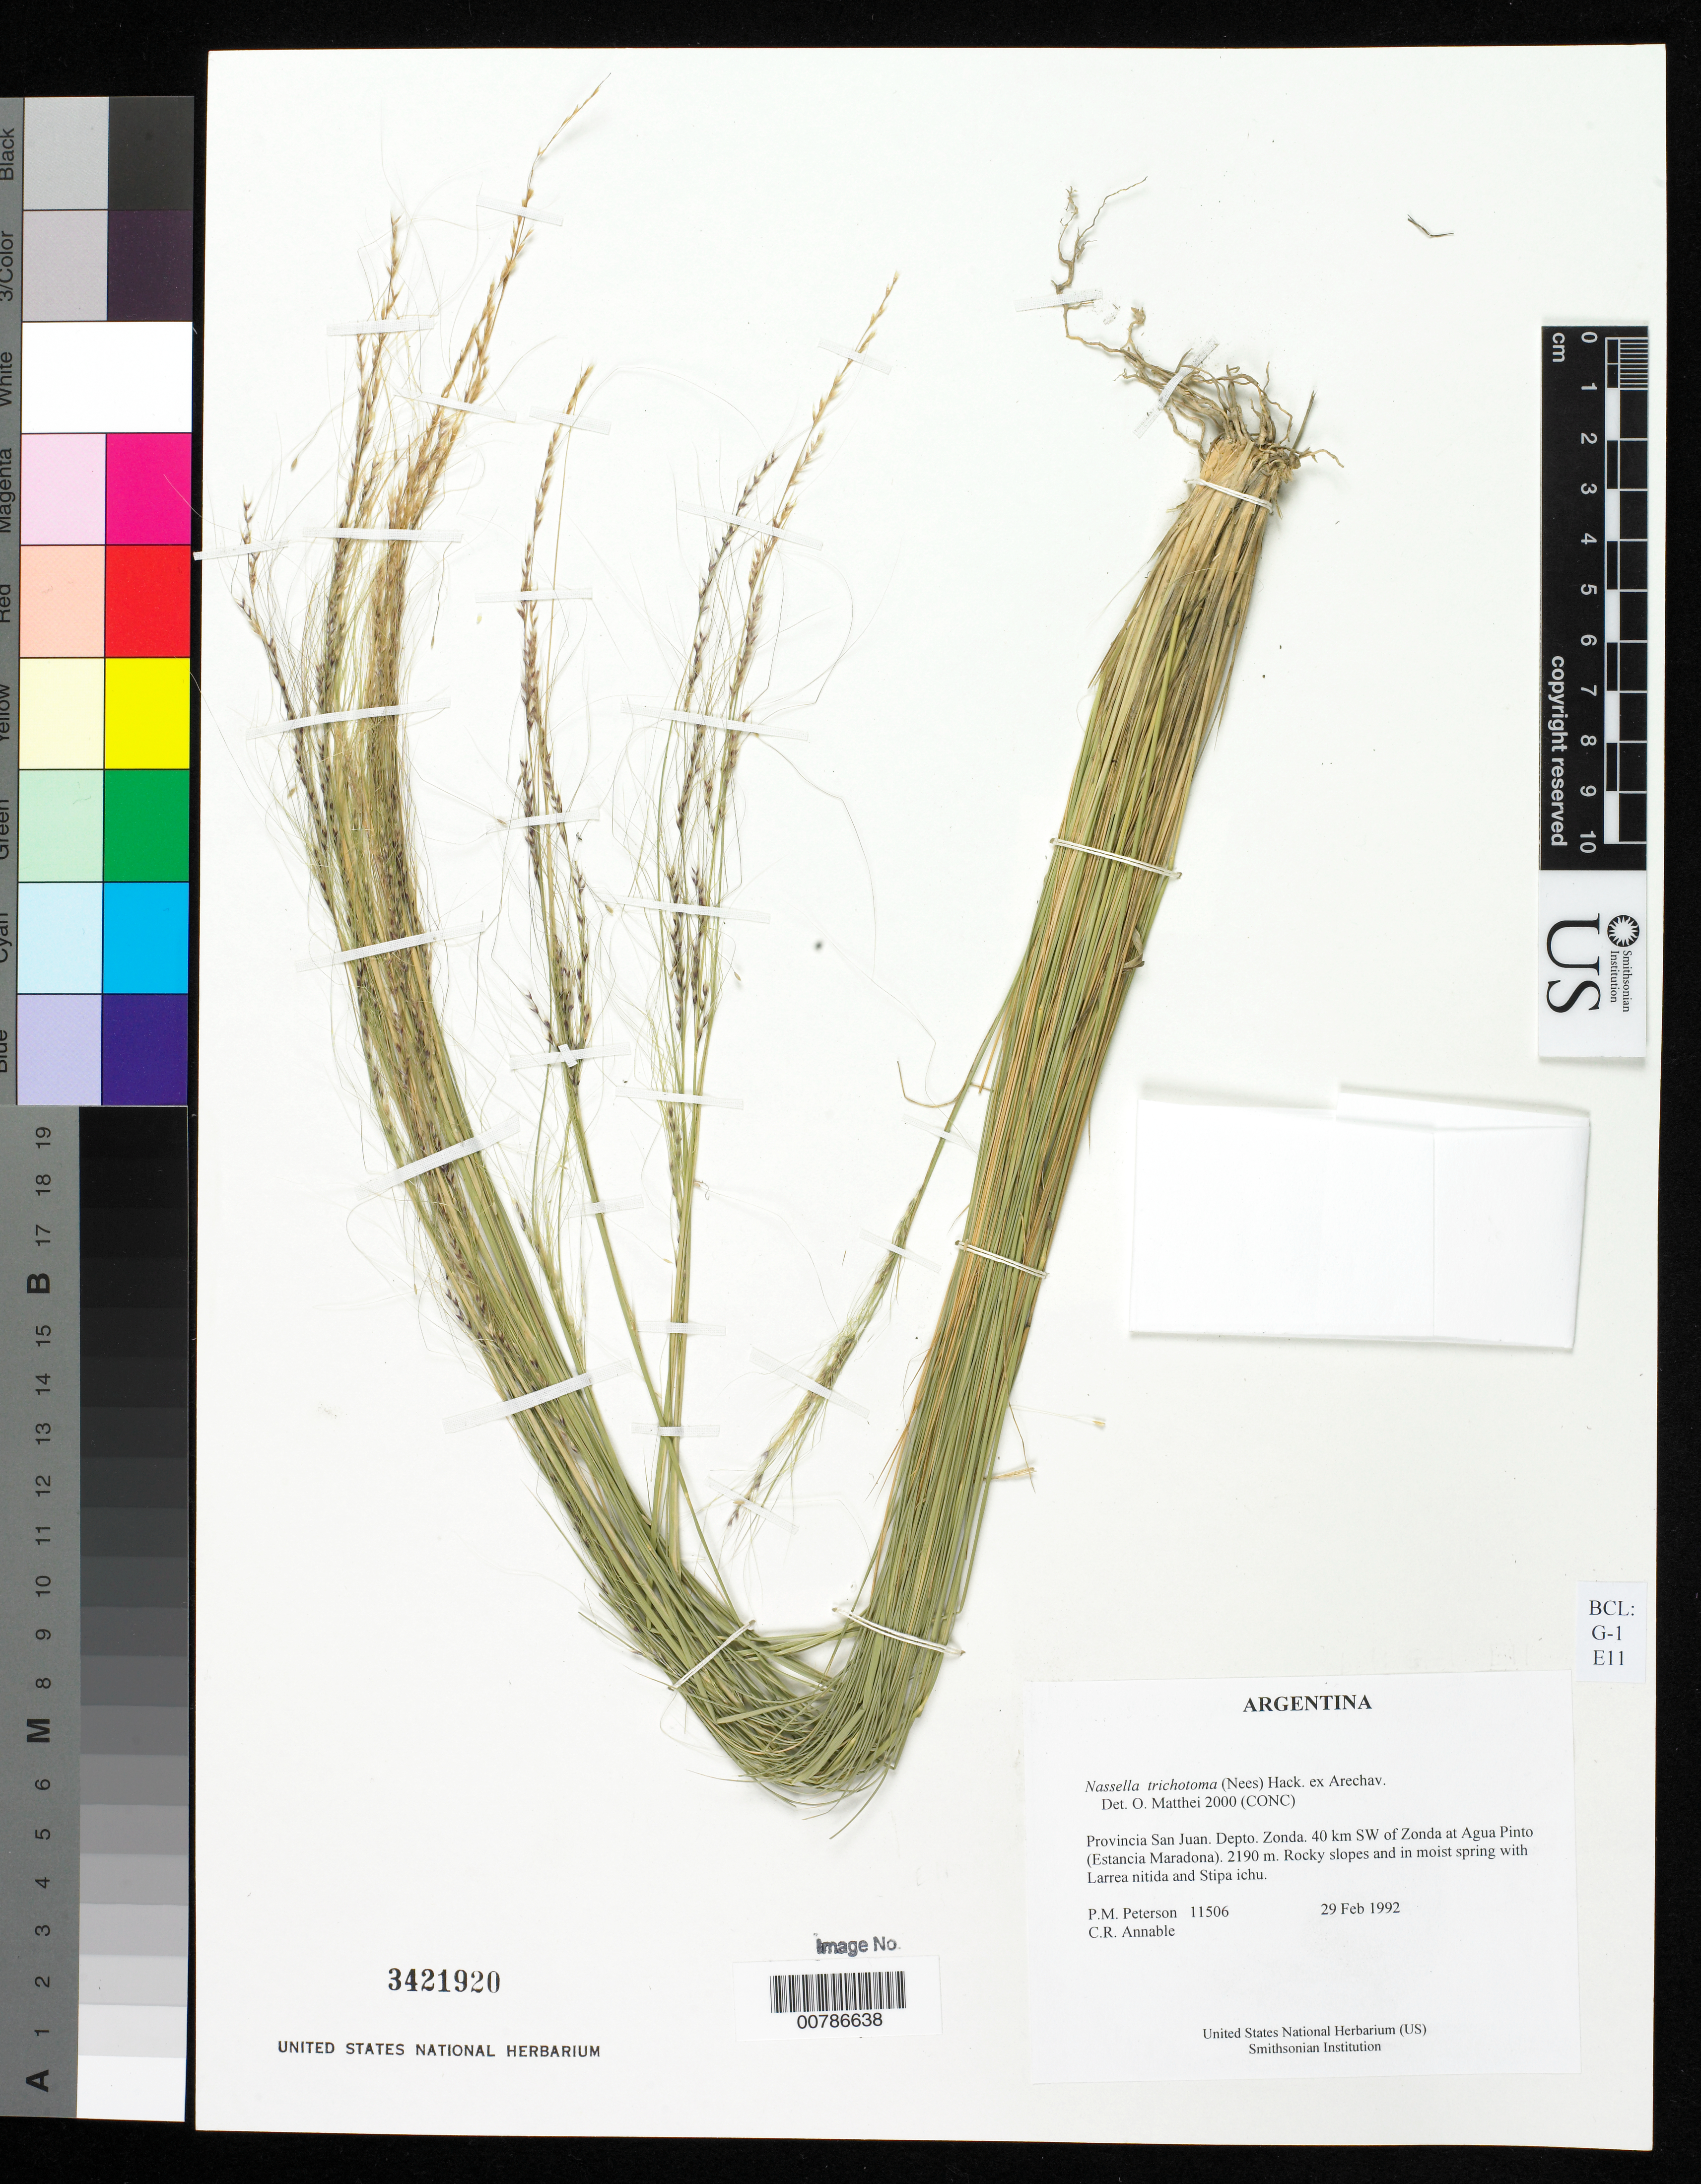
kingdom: Plantae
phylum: Tracheophyta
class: Liliopsida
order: Poales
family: Poaceae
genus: Nassella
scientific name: Nassella trichotoma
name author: (Ness) Hack. ex Arechav.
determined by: Matthei, O. R.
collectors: P. M. Peterson & C. R. Annable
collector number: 11506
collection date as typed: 29 Feb 1992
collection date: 1992-02-29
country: Argentina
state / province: San Juan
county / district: Zonda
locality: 40 km SW of Zonda at Agua Pinto (Estancia Maradona).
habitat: Rocky slopes and in moist spring with Larrea nitida and Stipa ichu.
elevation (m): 2190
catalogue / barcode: US 3421920